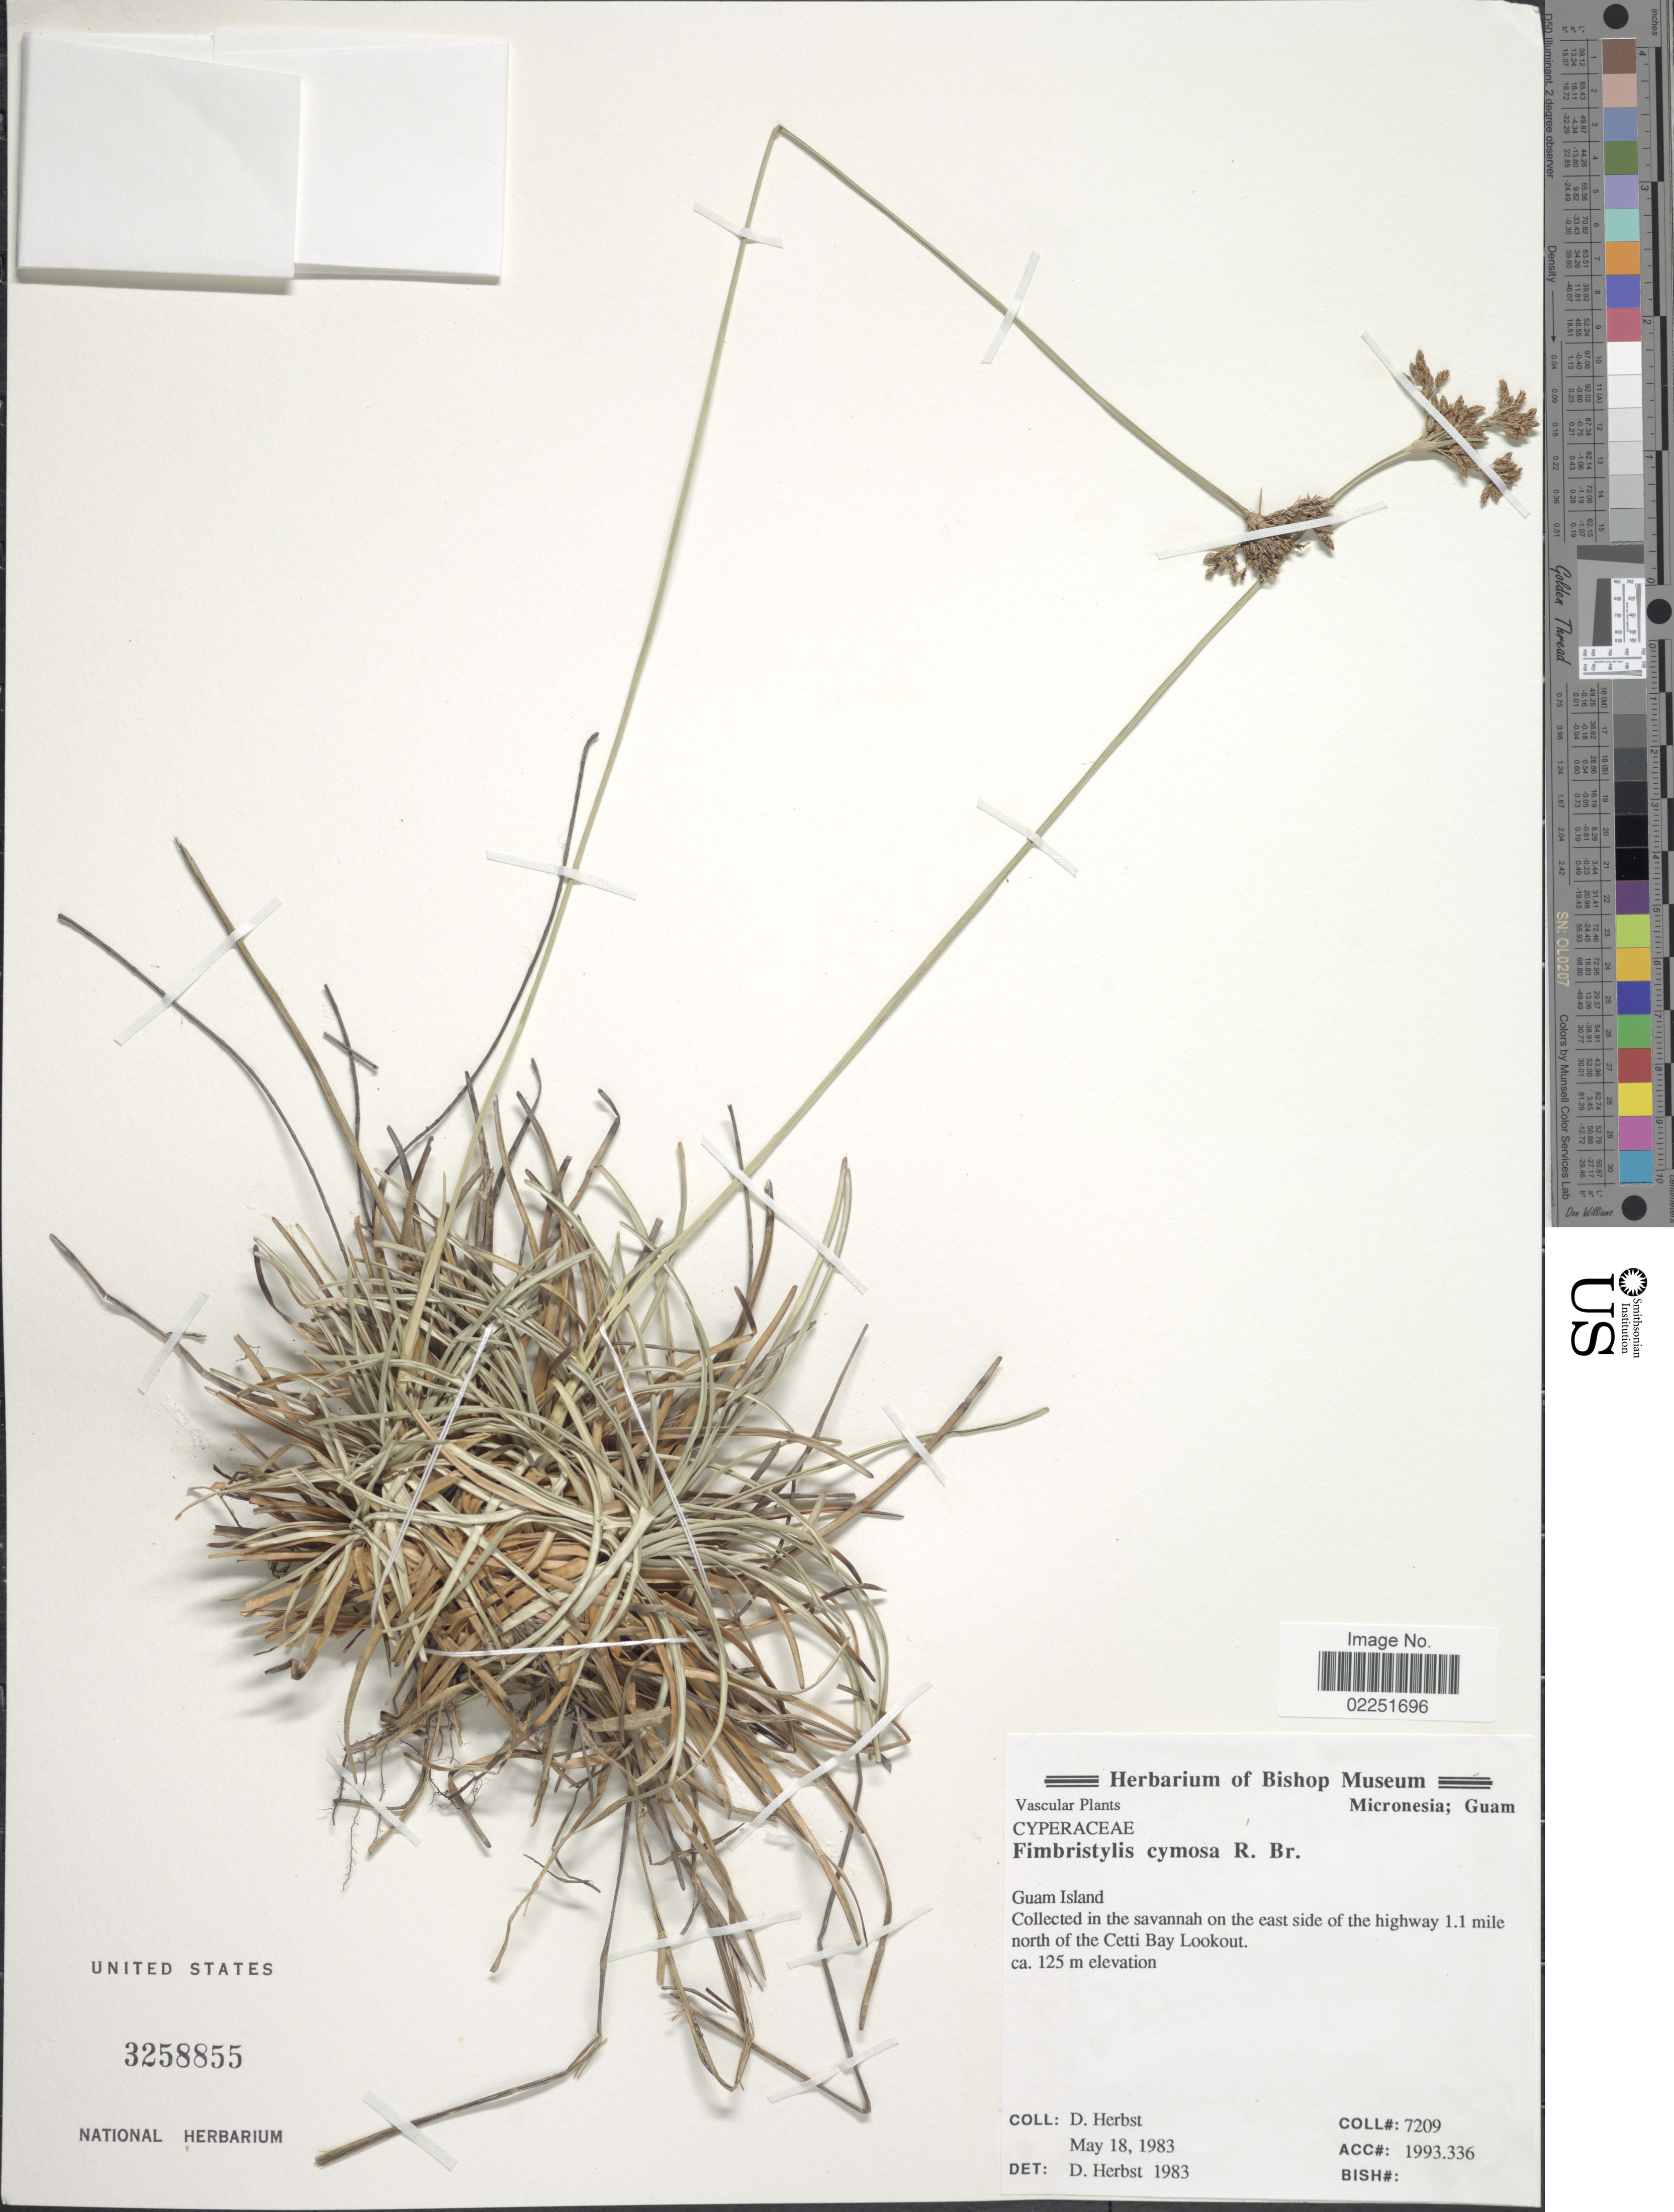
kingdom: Plantae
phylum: Tracheophyta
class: Liliopsida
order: Poales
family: Cyperaceae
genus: Fimbristylis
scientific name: Fimbristylis cymosa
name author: R. Br.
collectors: D. Herbst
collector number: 7209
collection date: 1983-05-18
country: Guam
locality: Guam Island. in the savannah on the east side of the highway 1.1 mile north of the Cetti Bay Lookout. Micronesia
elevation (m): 125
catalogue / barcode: US 3258855